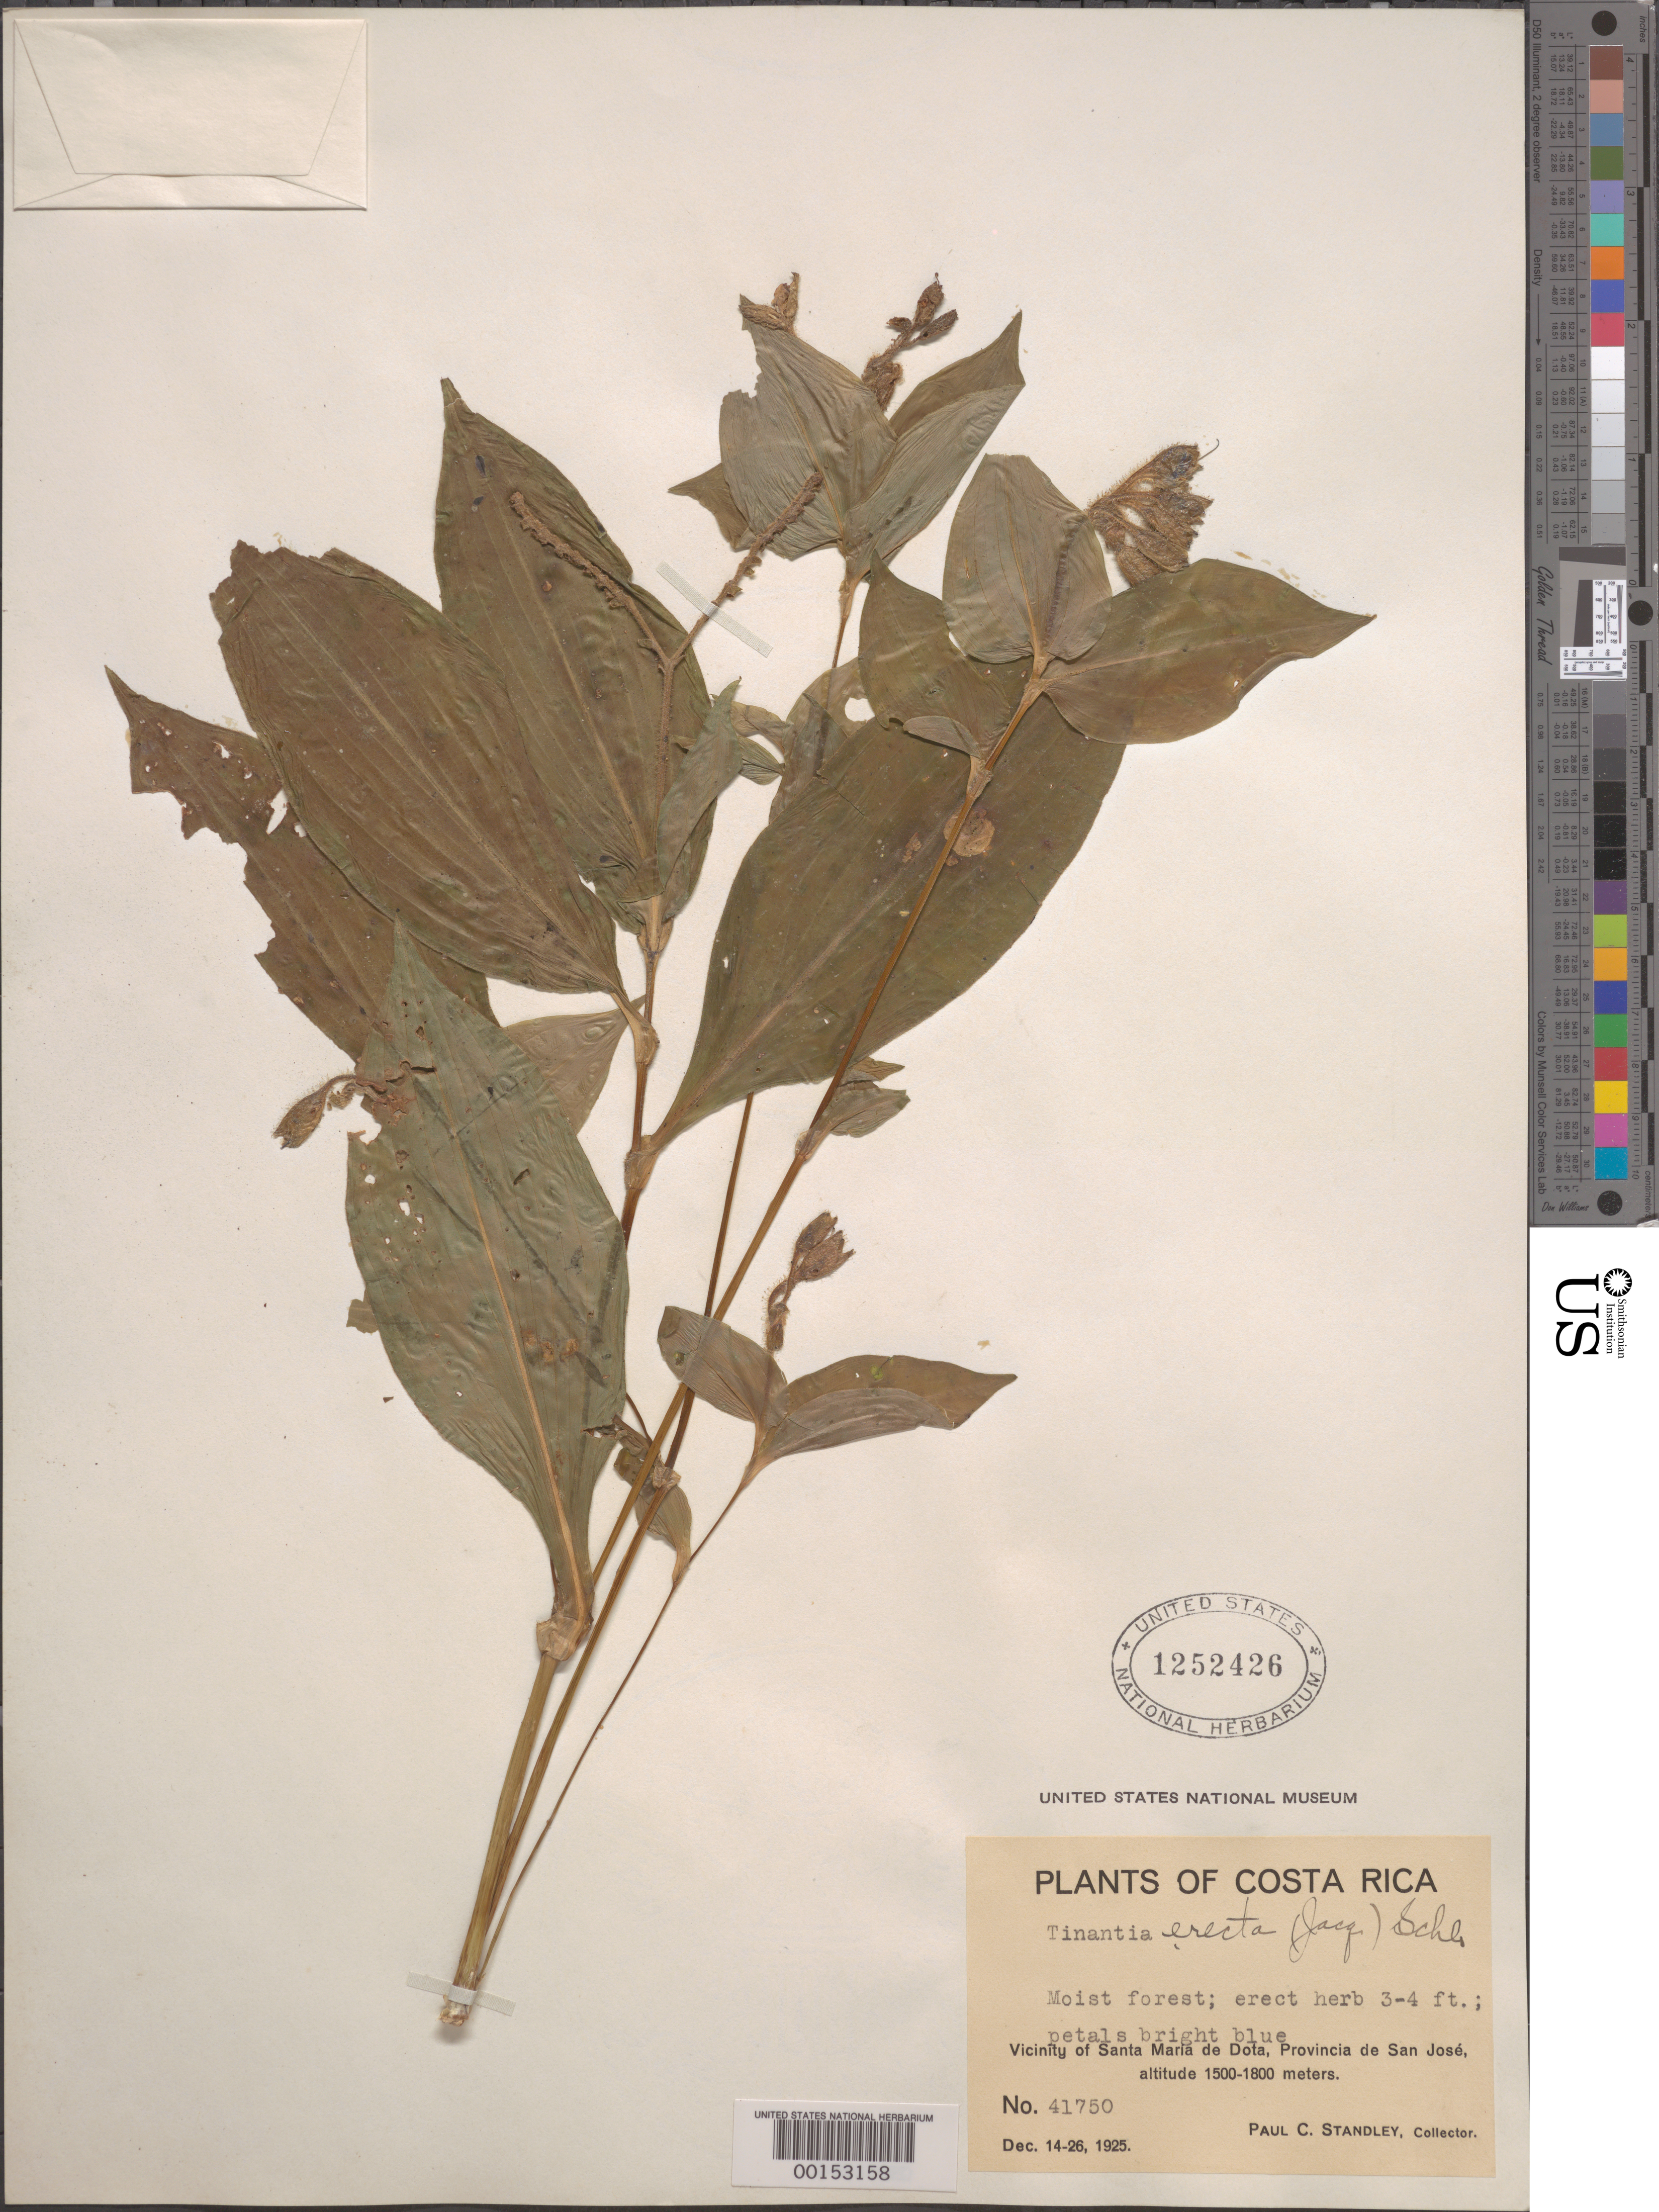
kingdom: Plantae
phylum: Tracheophyta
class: Liliopsida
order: Commelinales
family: Commelinaceae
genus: Tinantia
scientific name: Tinantia erecta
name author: (Jacq.) Fenzl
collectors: P. C. Standley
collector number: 41750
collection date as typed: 14 Dec 1925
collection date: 1925-12-14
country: Costa Rica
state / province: San José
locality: Santa maria de dota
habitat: Moist forest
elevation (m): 1500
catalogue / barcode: US 1252426